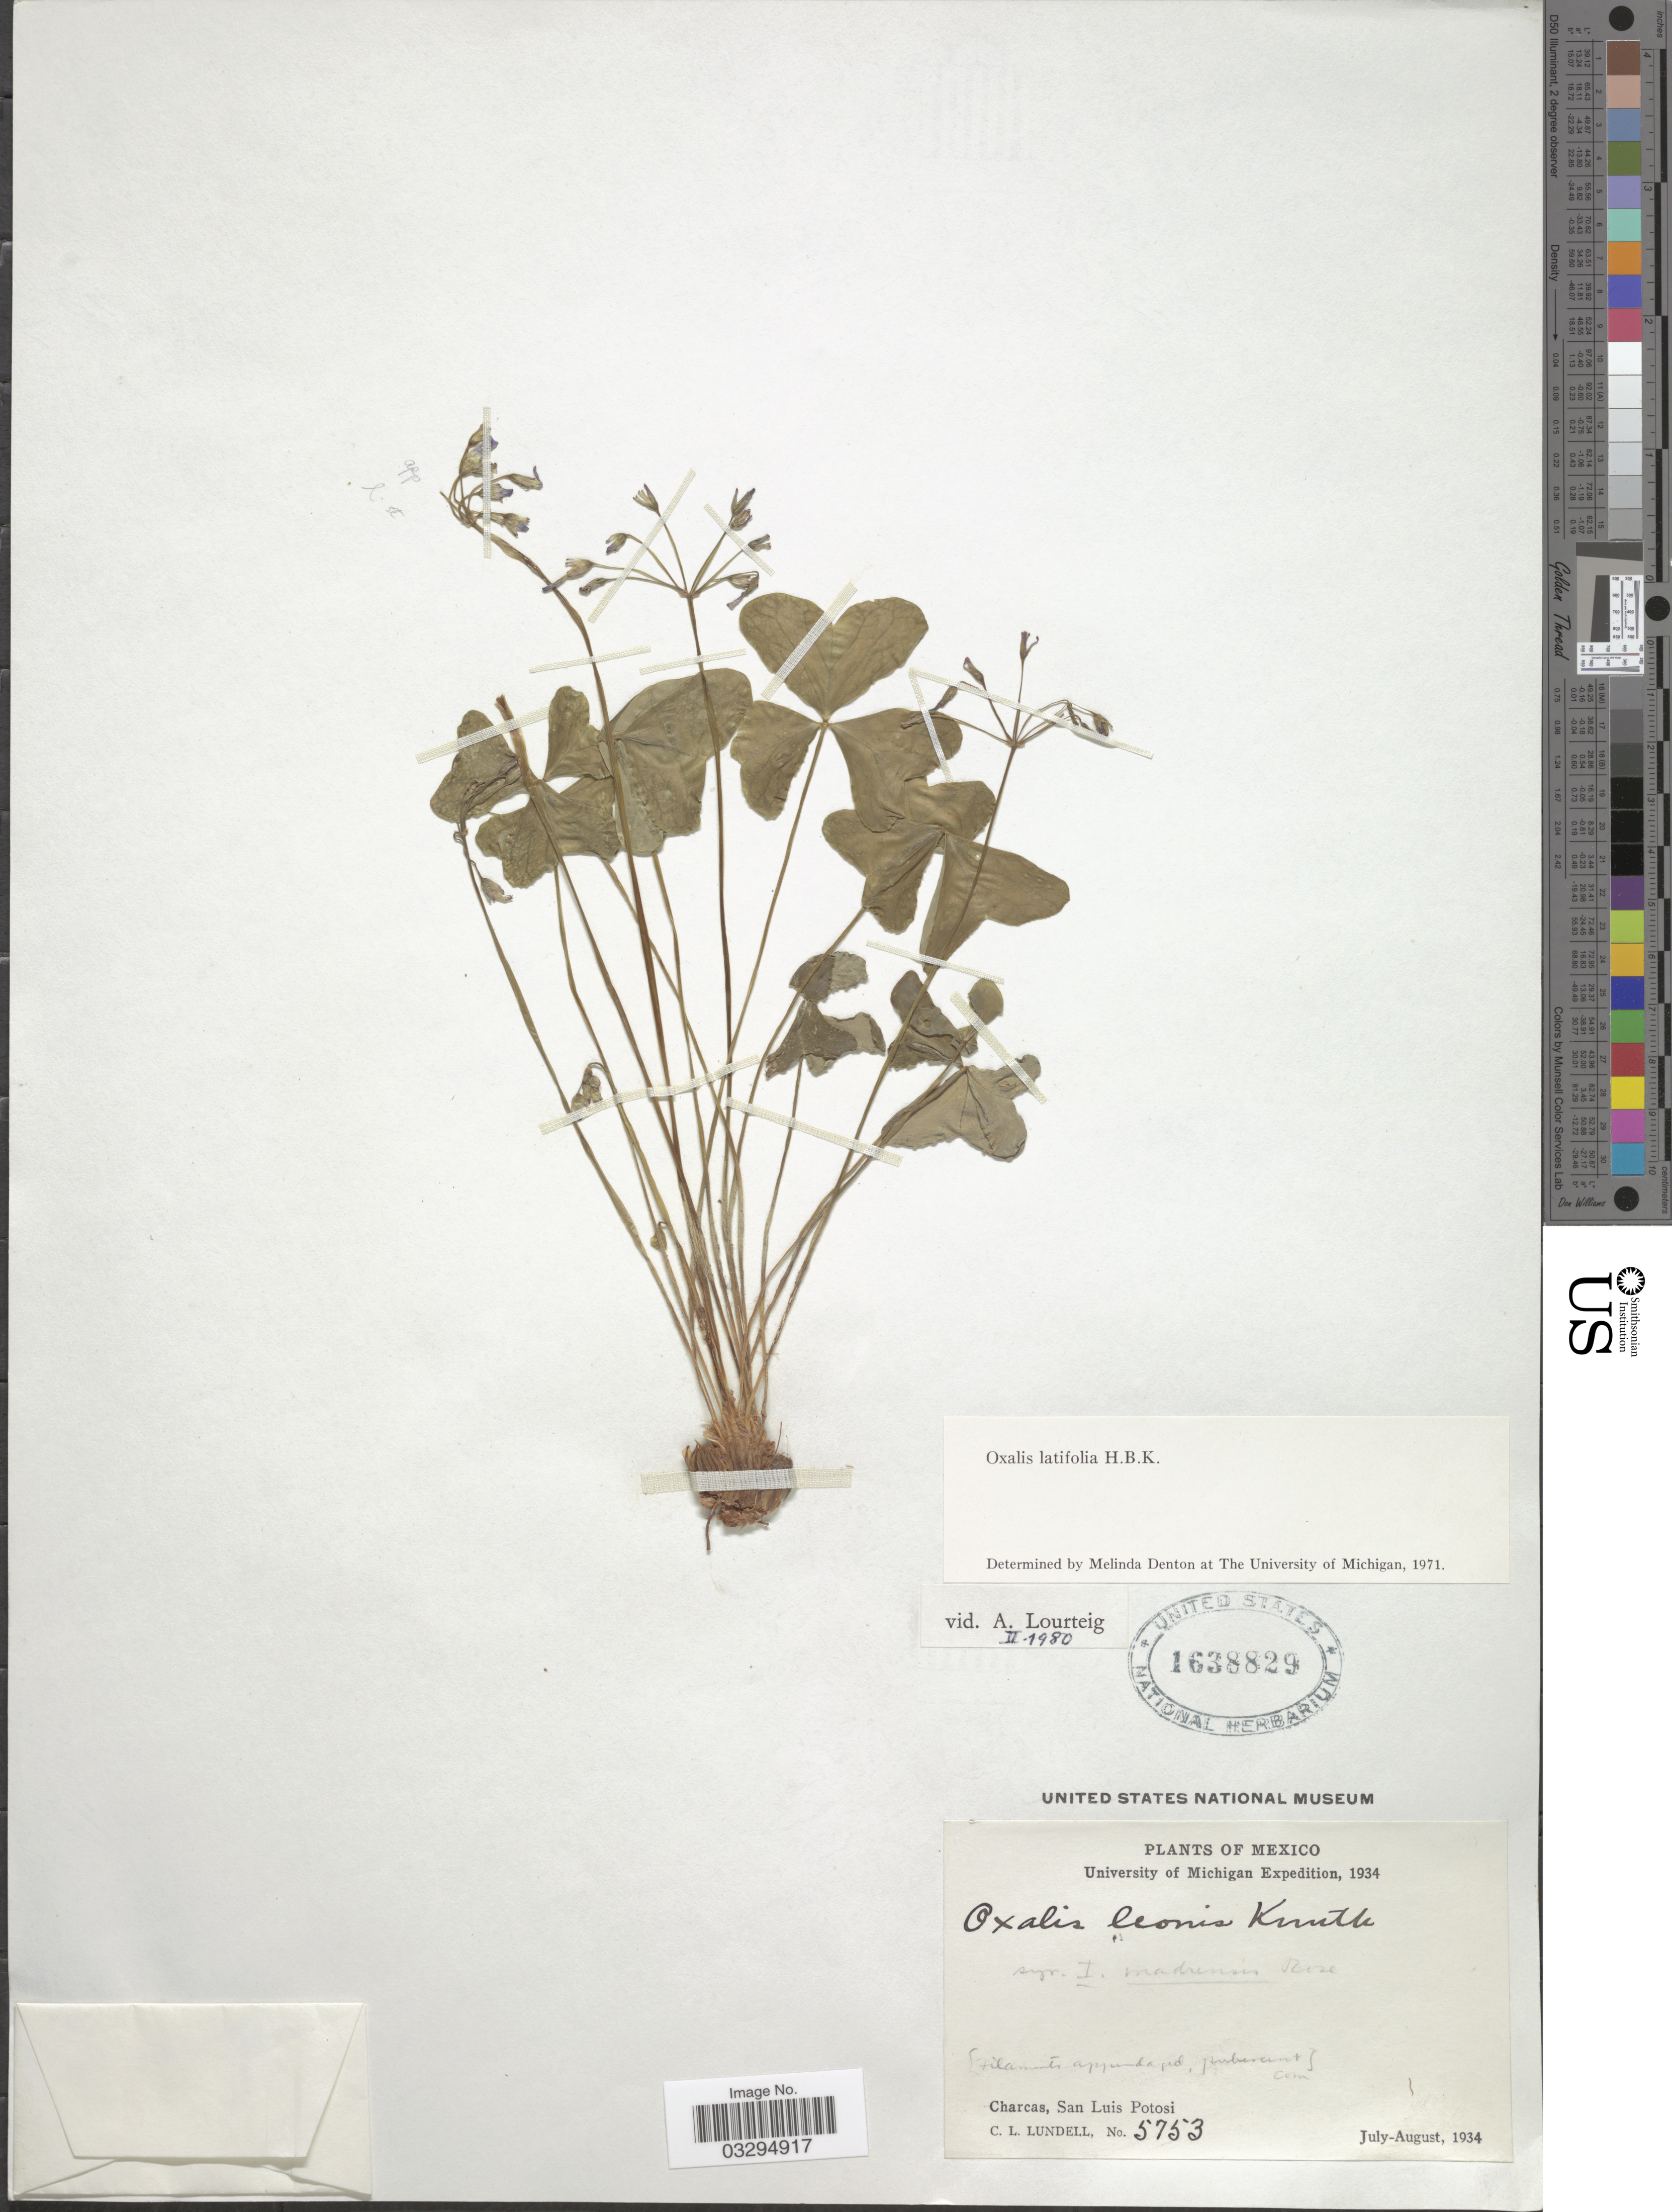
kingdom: Plantae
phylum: Tracheophyta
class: Magnoliopsida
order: Oxalidales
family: Oxalidaceae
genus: Oxalis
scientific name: Oxalis latifolia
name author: Kunth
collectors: C. L. Lundell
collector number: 5753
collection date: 1934-07/1934-08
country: Mexico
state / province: San Luis Potosí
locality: Charcas.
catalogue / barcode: US 1638829